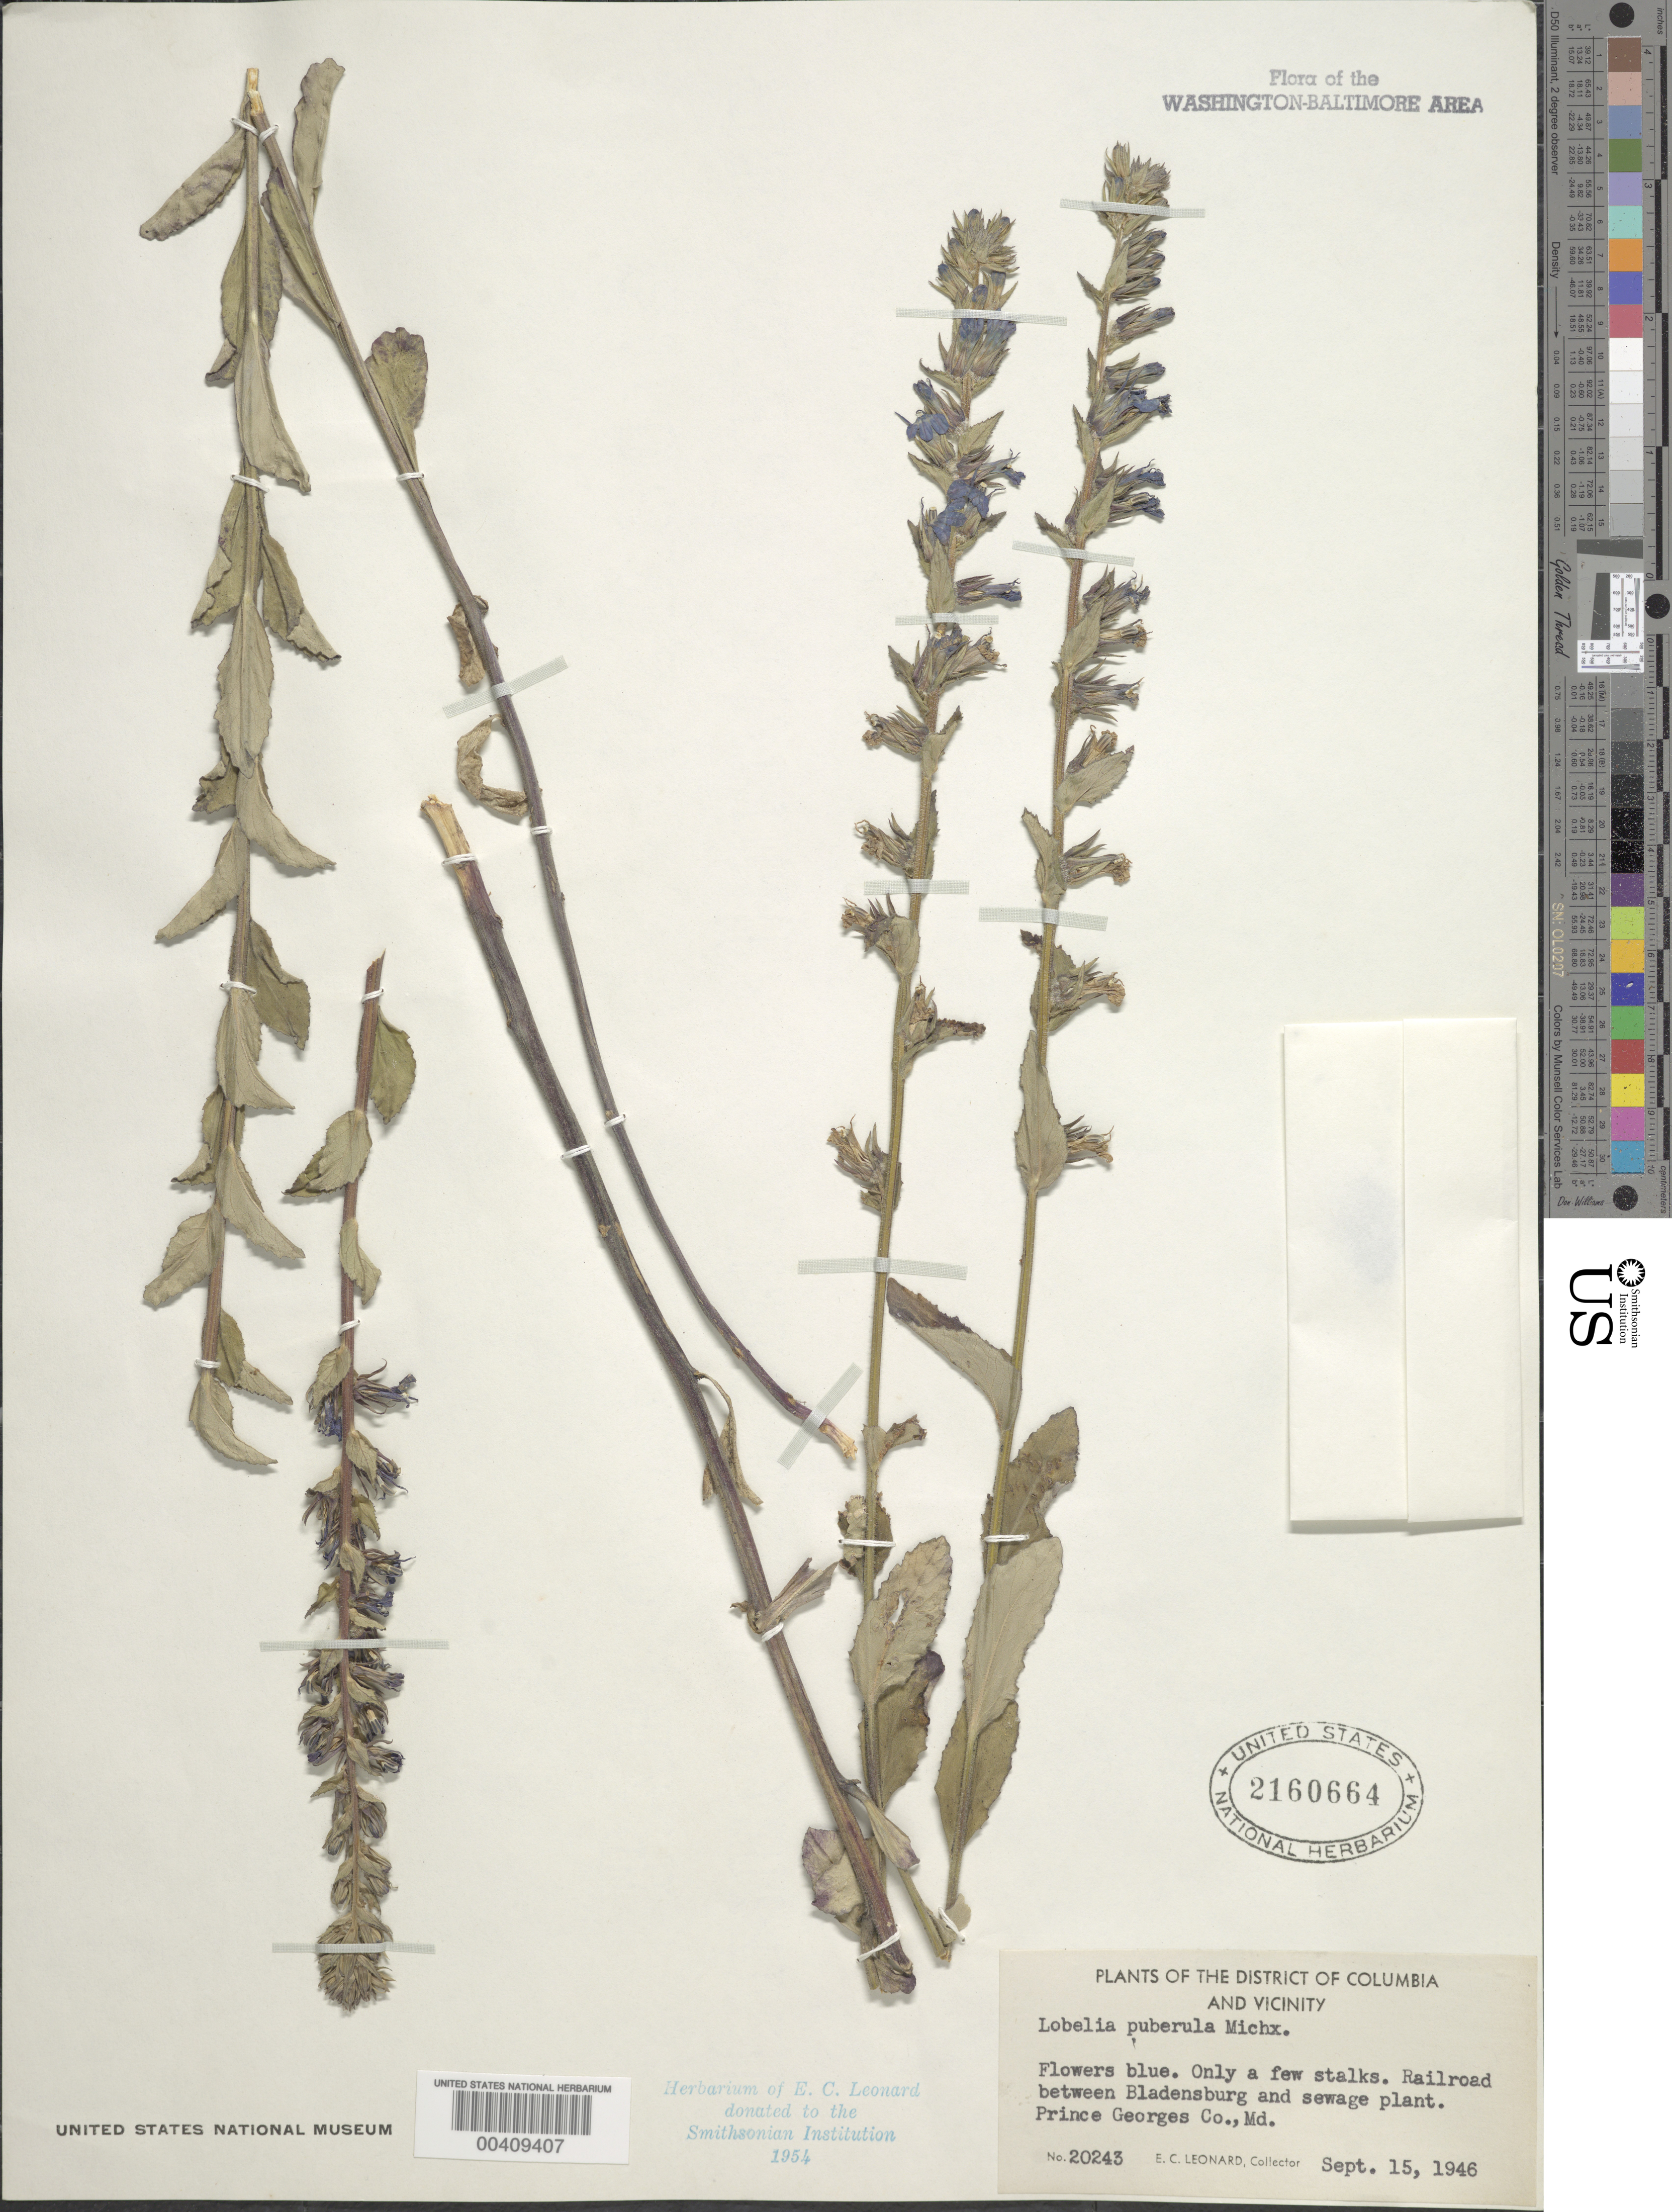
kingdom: Plantae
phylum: Tracheophyta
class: Magnoliopsida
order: Asterales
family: Campanulaceae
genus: Lobelia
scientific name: Lobelia puberula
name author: Michx.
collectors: E. C. Leonard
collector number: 20243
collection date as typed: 15 Sep 1946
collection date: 1946-09-15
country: United States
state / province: Maryland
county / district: Prince George's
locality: Railroad between Bladensburg and Sewage Plant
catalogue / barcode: US 2160664